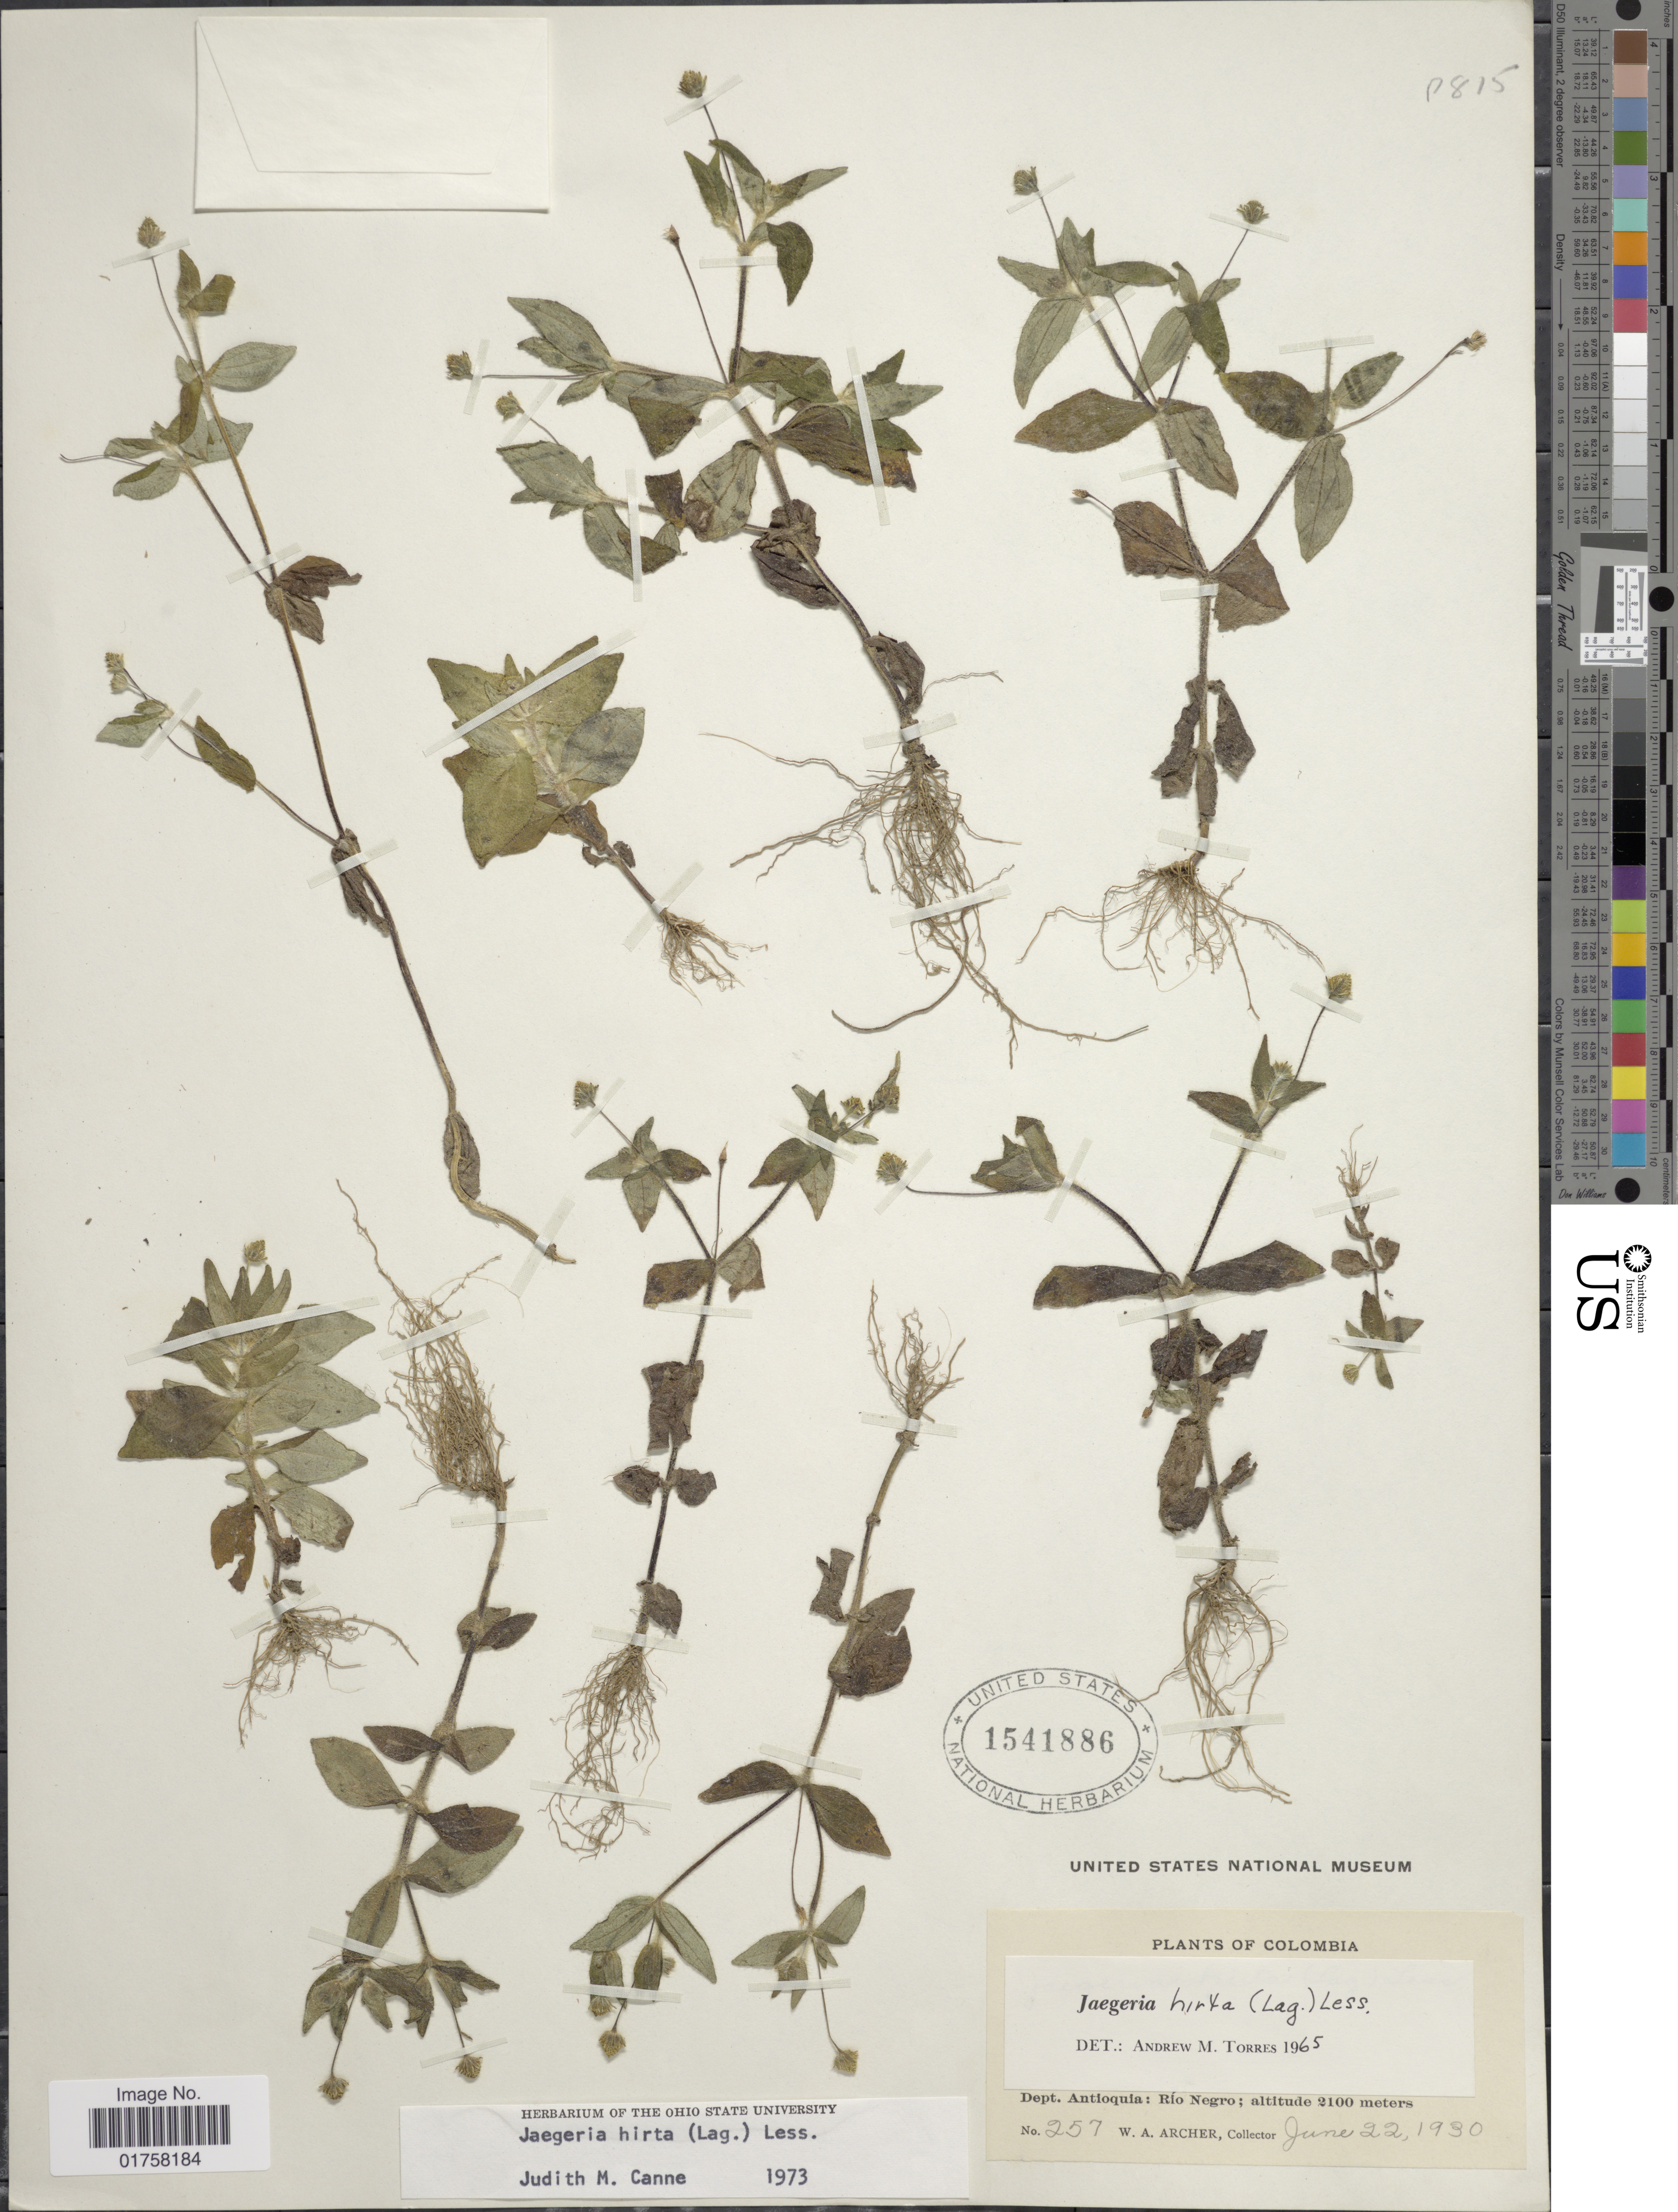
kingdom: Plantae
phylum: Tracheophyta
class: Magnoliopsida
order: Asterales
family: Asteraceae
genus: Jaegeria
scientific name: Jaegeria hirta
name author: (Lag.) Less.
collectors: W. A. Archer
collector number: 257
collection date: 1930-06-22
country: Colombia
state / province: Antioquia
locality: Río Negro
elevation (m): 2100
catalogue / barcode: US 1541886